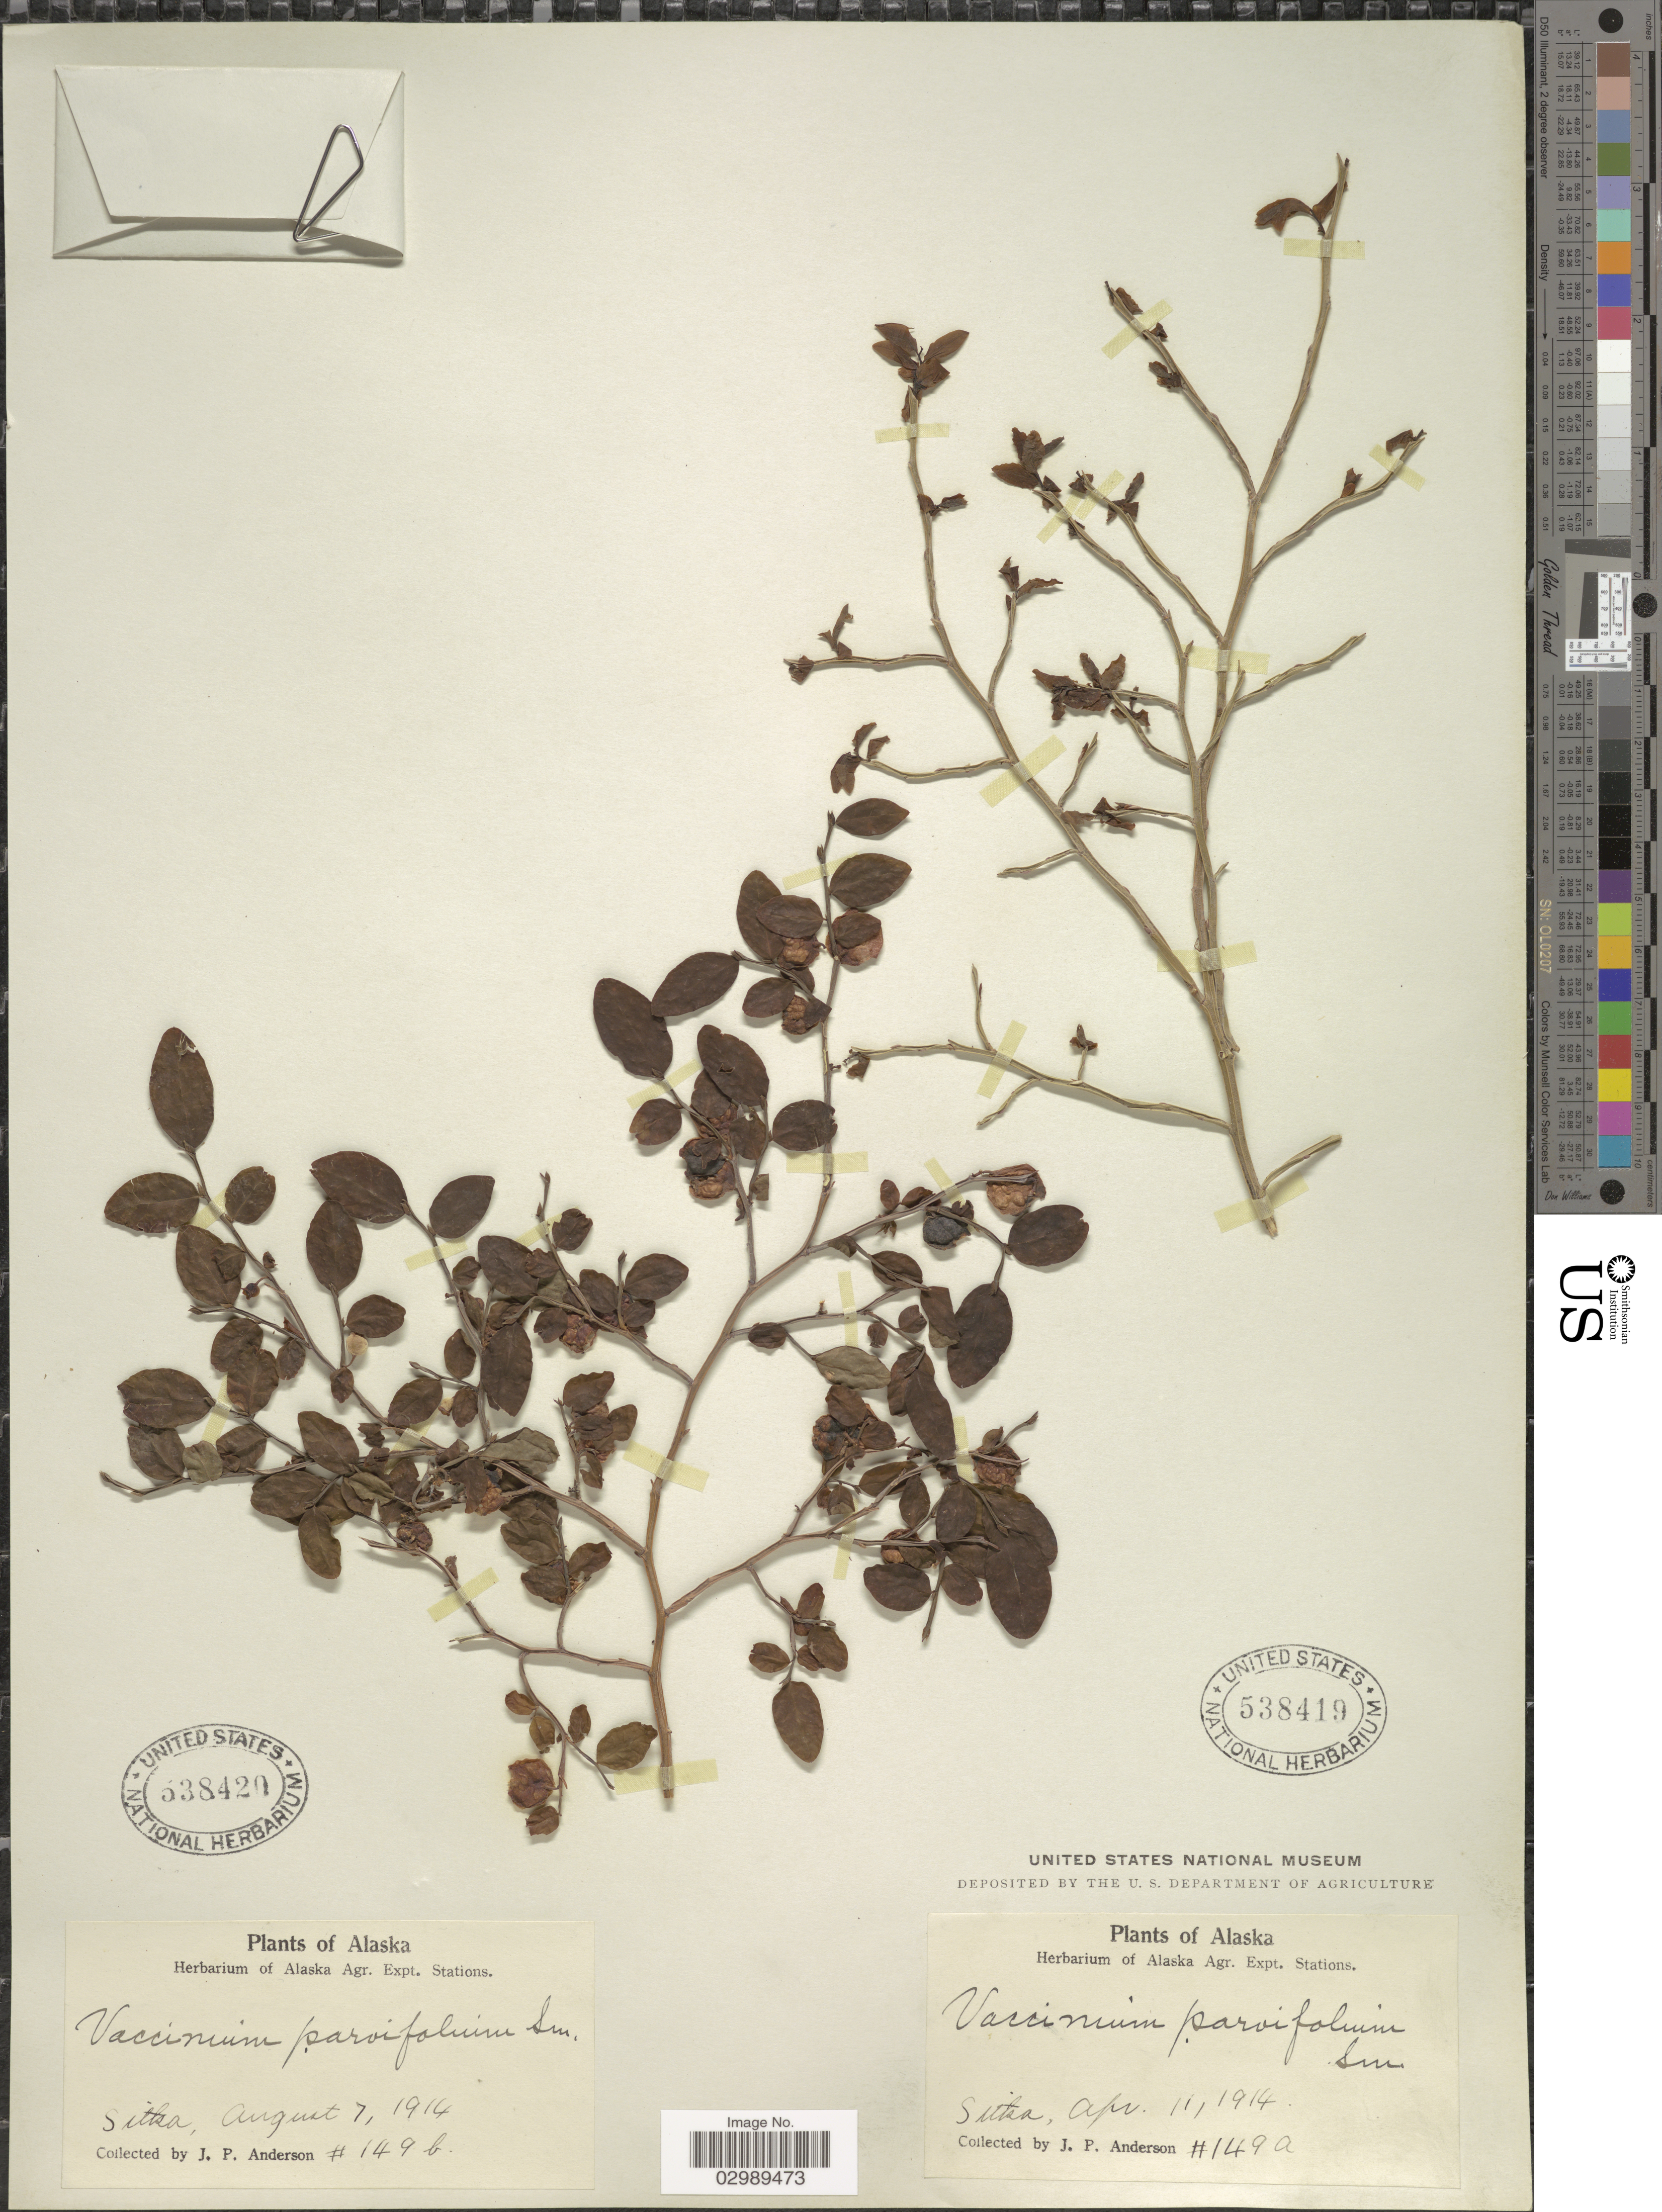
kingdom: Plantae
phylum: Tracheophyta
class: Magnoliopsida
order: Ericales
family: Ericaceae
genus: Vaccinium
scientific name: Vaccinium parvifolium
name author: Small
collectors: J. P. Anderson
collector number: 149a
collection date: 1914-04-11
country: United States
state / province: Alaska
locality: Sitka.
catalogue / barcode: US 538419-2